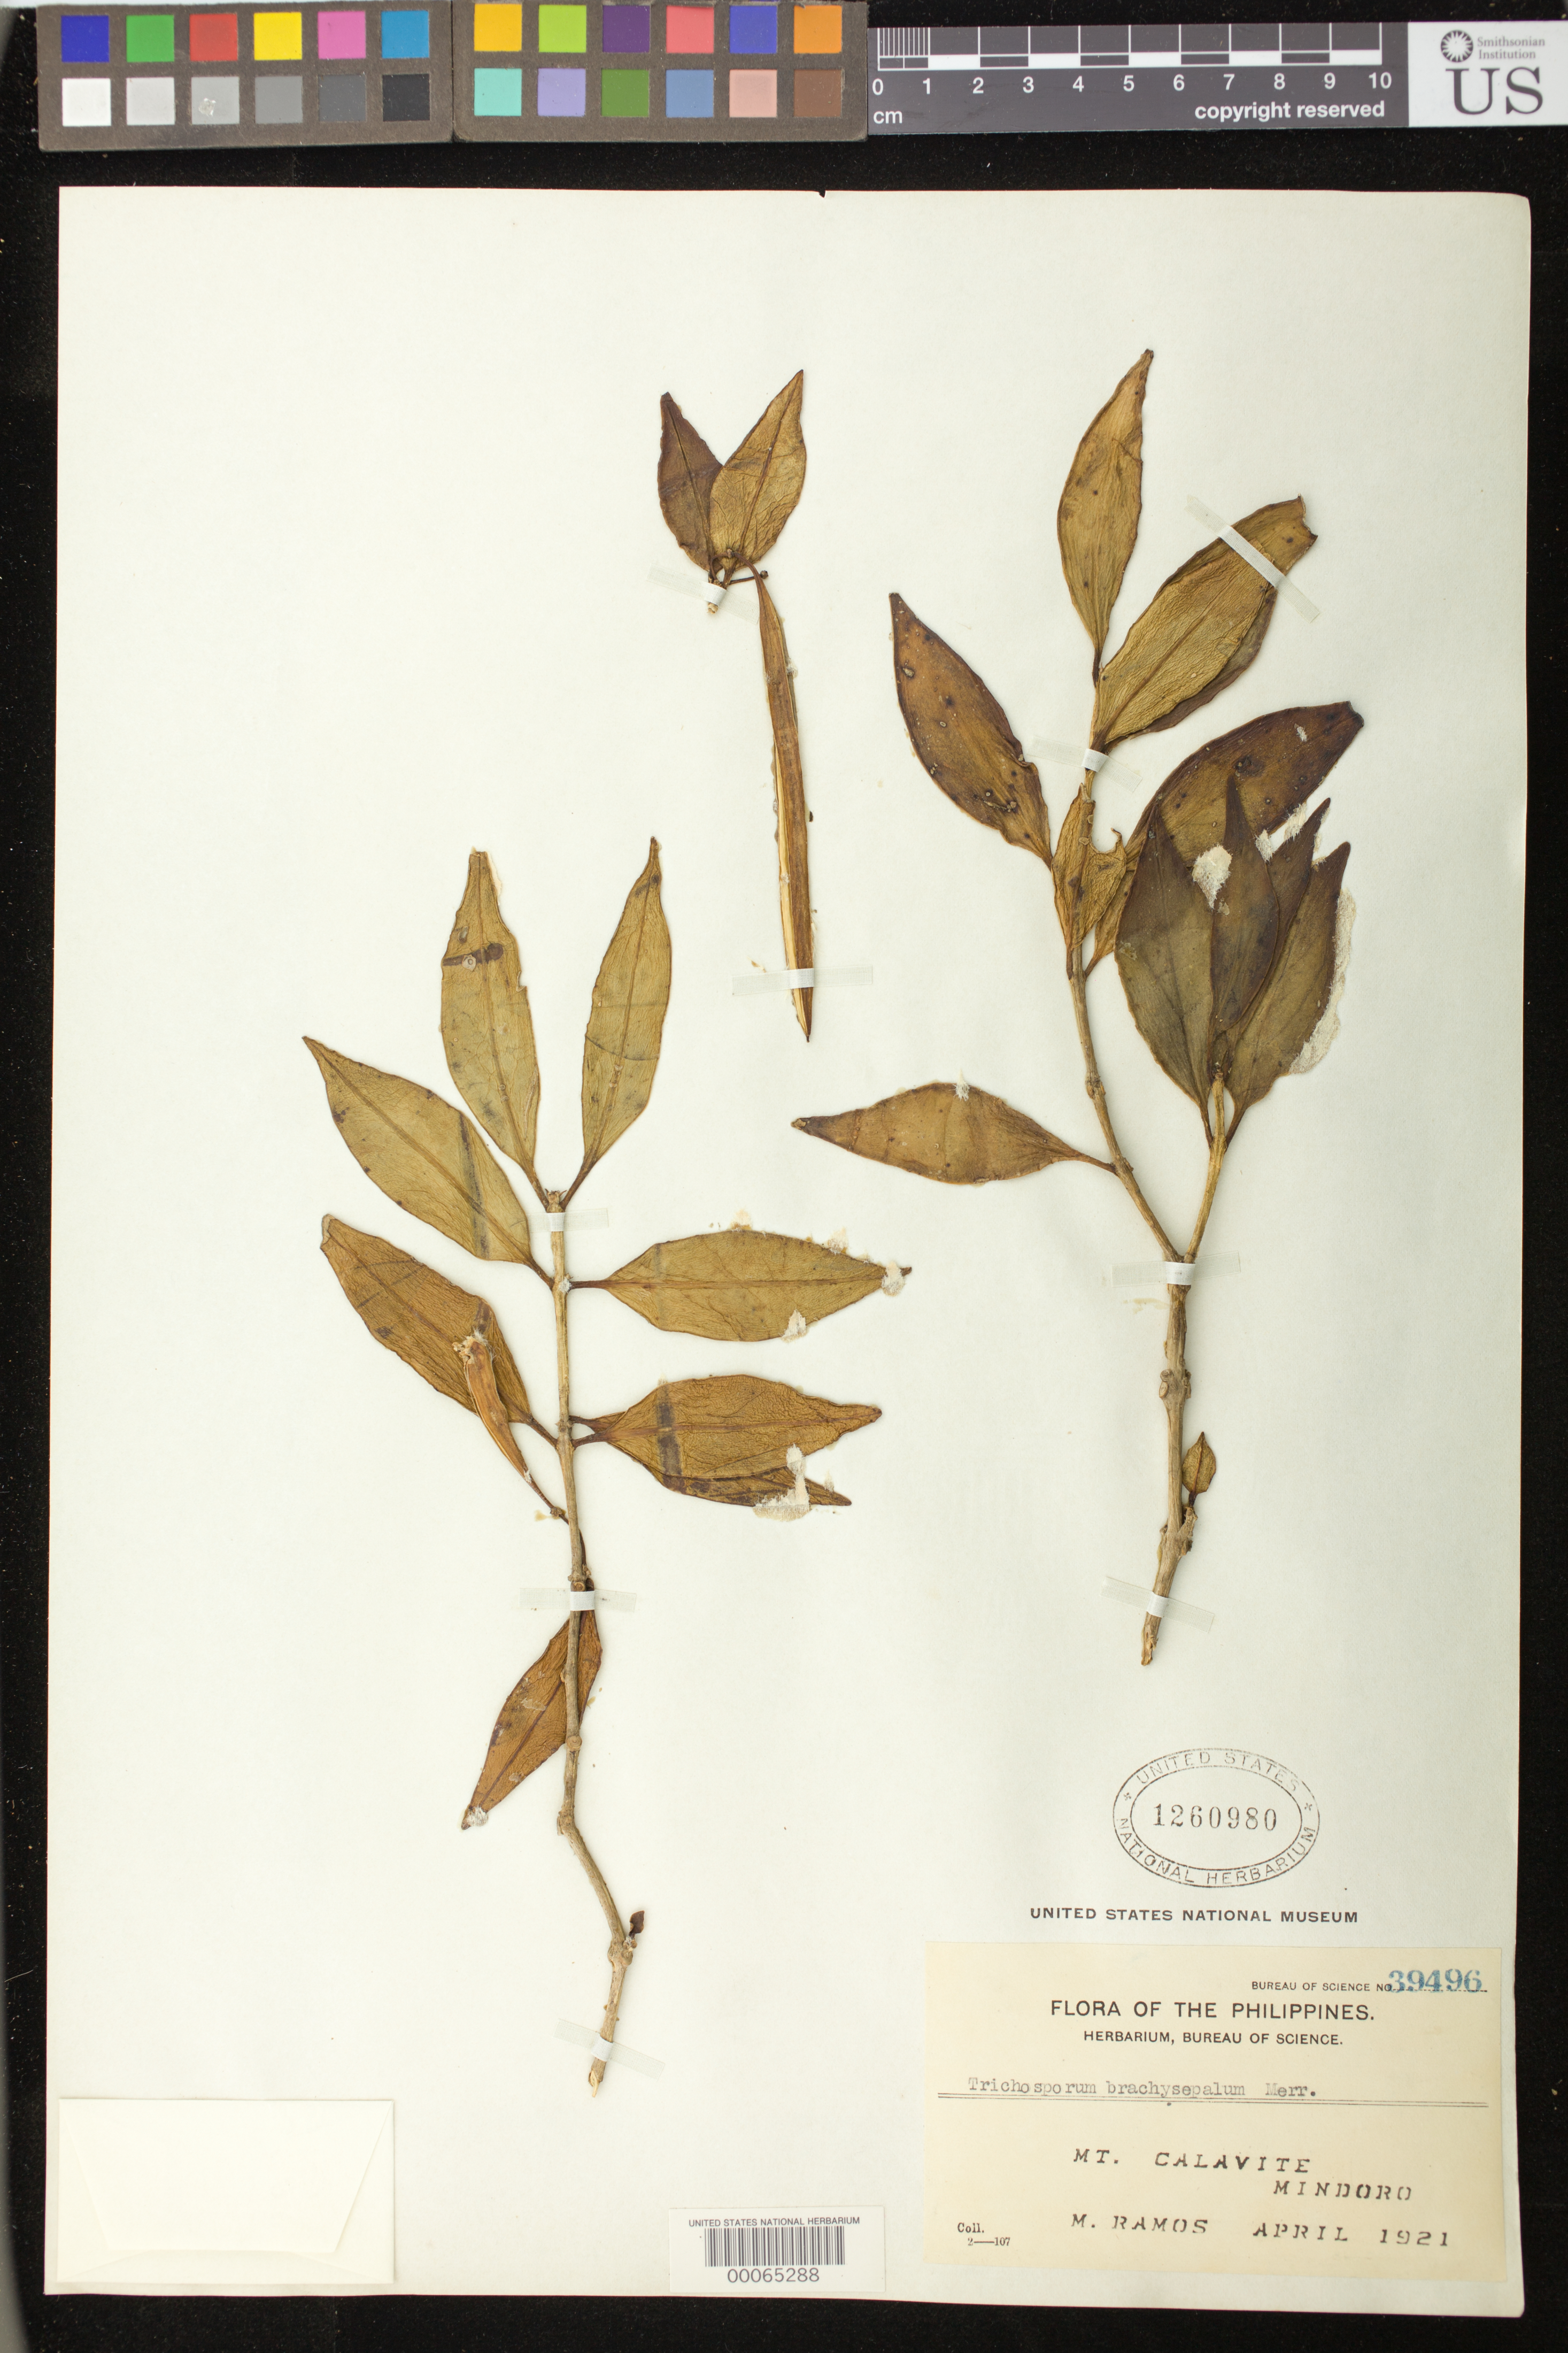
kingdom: Plantae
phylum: Tracheophyta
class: Magnoliopsida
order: Lamiales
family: Gesneriaceae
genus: Trichosporum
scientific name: Trichosporum brachysepalum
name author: Merr.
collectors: M. Ramos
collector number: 39496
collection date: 1921-04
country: Philippines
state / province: Mimaropa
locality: Mt. Calavite, Mindoro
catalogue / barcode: US 1260980